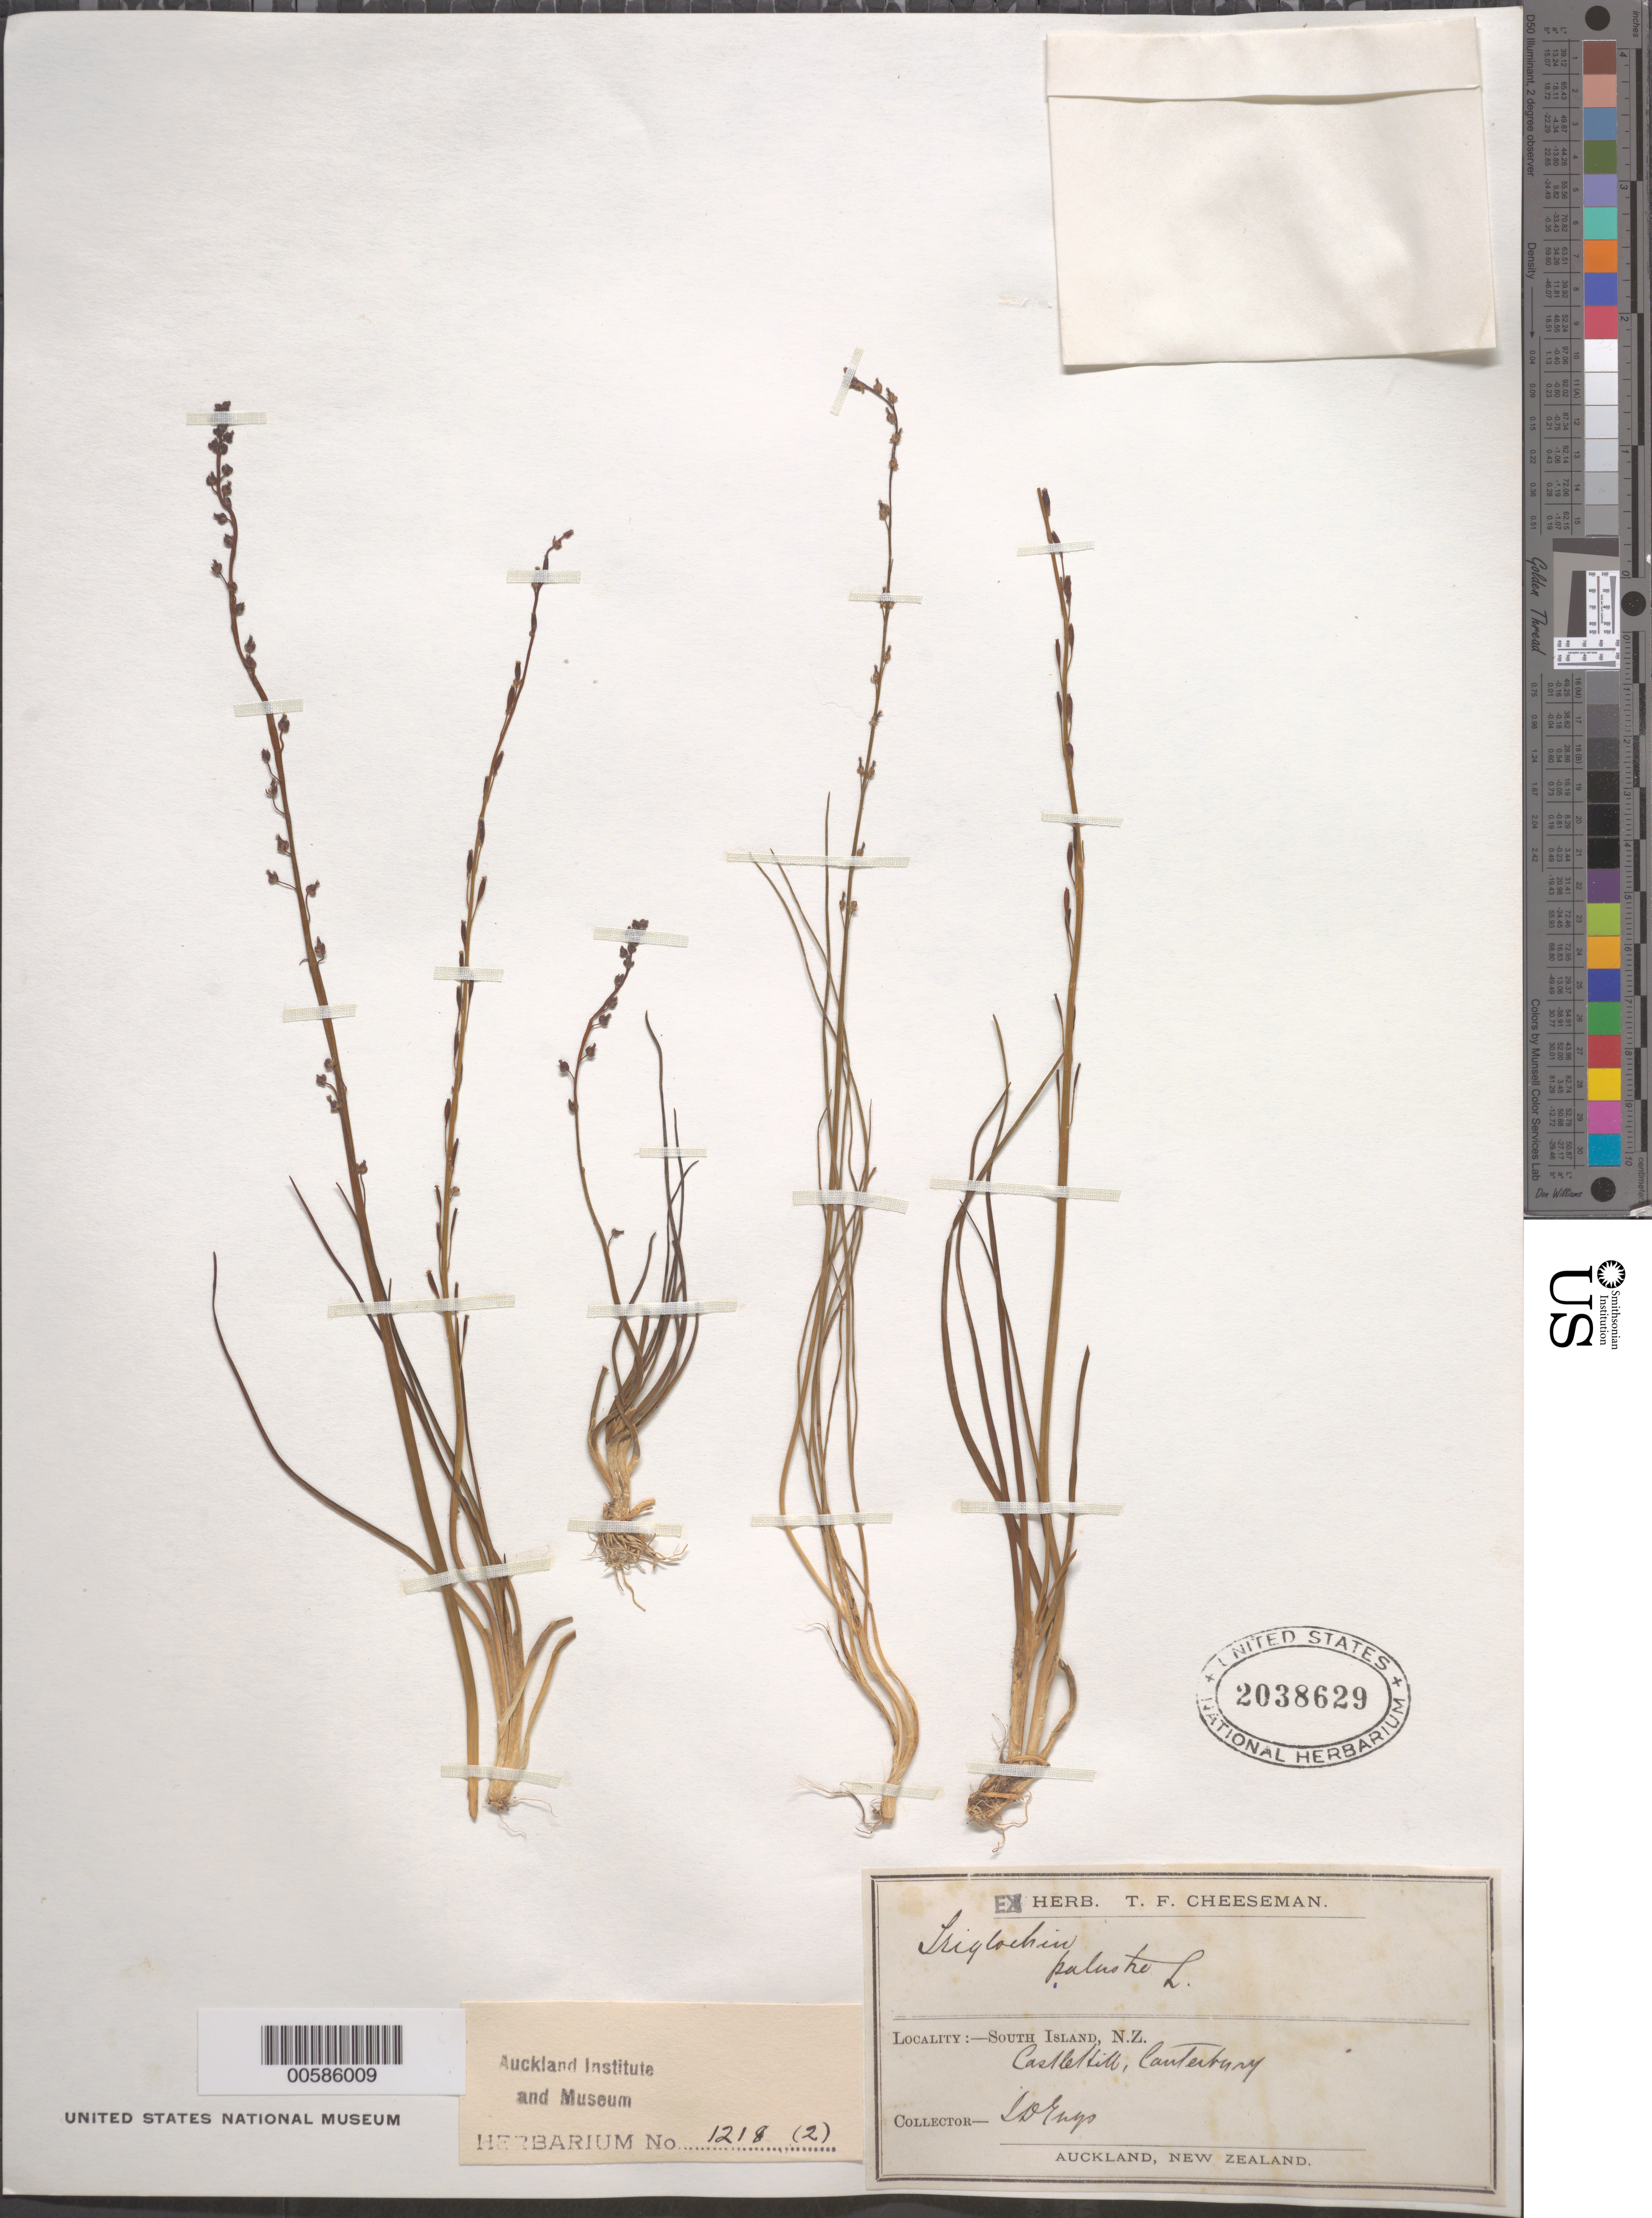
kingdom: Plantae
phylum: Tracheophyta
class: Liliopsida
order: Alismatales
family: Juncaginaceae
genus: Triglochin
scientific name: Triglochin palustris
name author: L.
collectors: T. F. Cheeseman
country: New Zealand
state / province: Canterbury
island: South Island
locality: Castlehill, Canterbury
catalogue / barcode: US 2038629